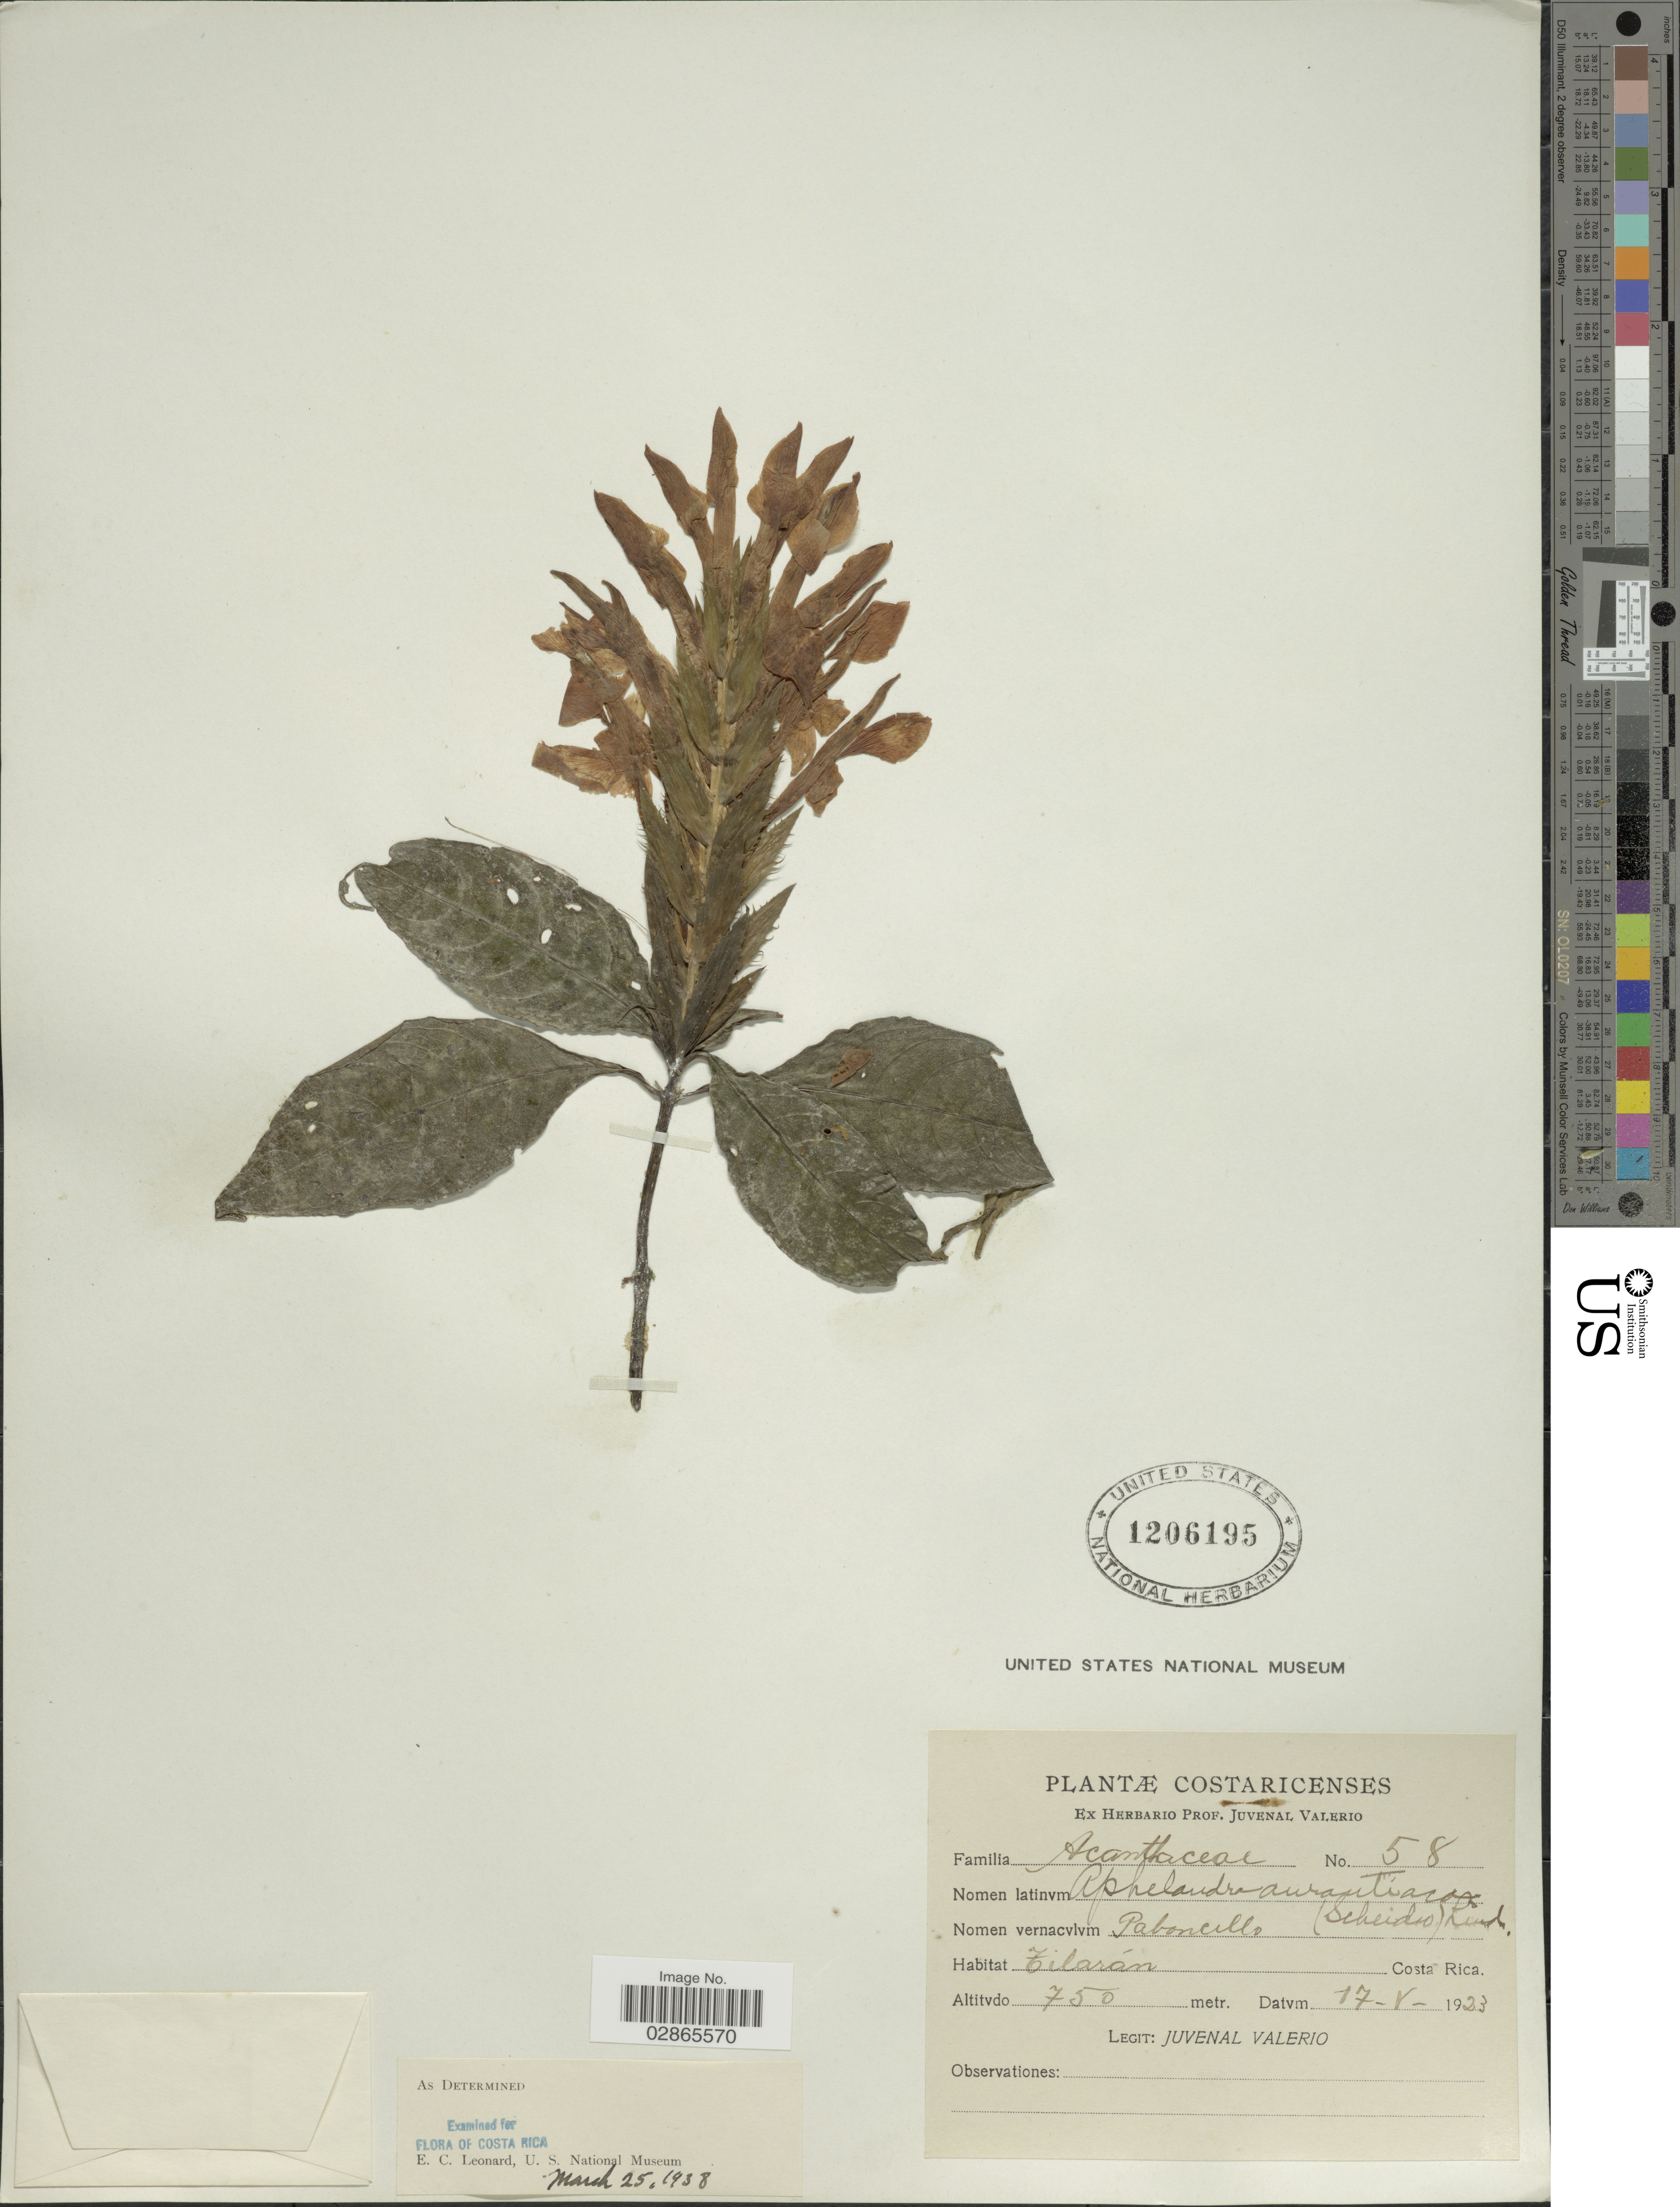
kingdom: Plantae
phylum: Tracheophyta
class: Magnoliopsida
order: Lamiales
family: Acanthaceae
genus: Aphelandra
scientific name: Aphelandra aurantiaca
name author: (Scheidw.) Lindl.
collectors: J. Valerio R.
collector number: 58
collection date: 1923-05-17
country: Costa Rica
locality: Tilarán.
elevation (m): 750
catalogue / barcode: US 1206195